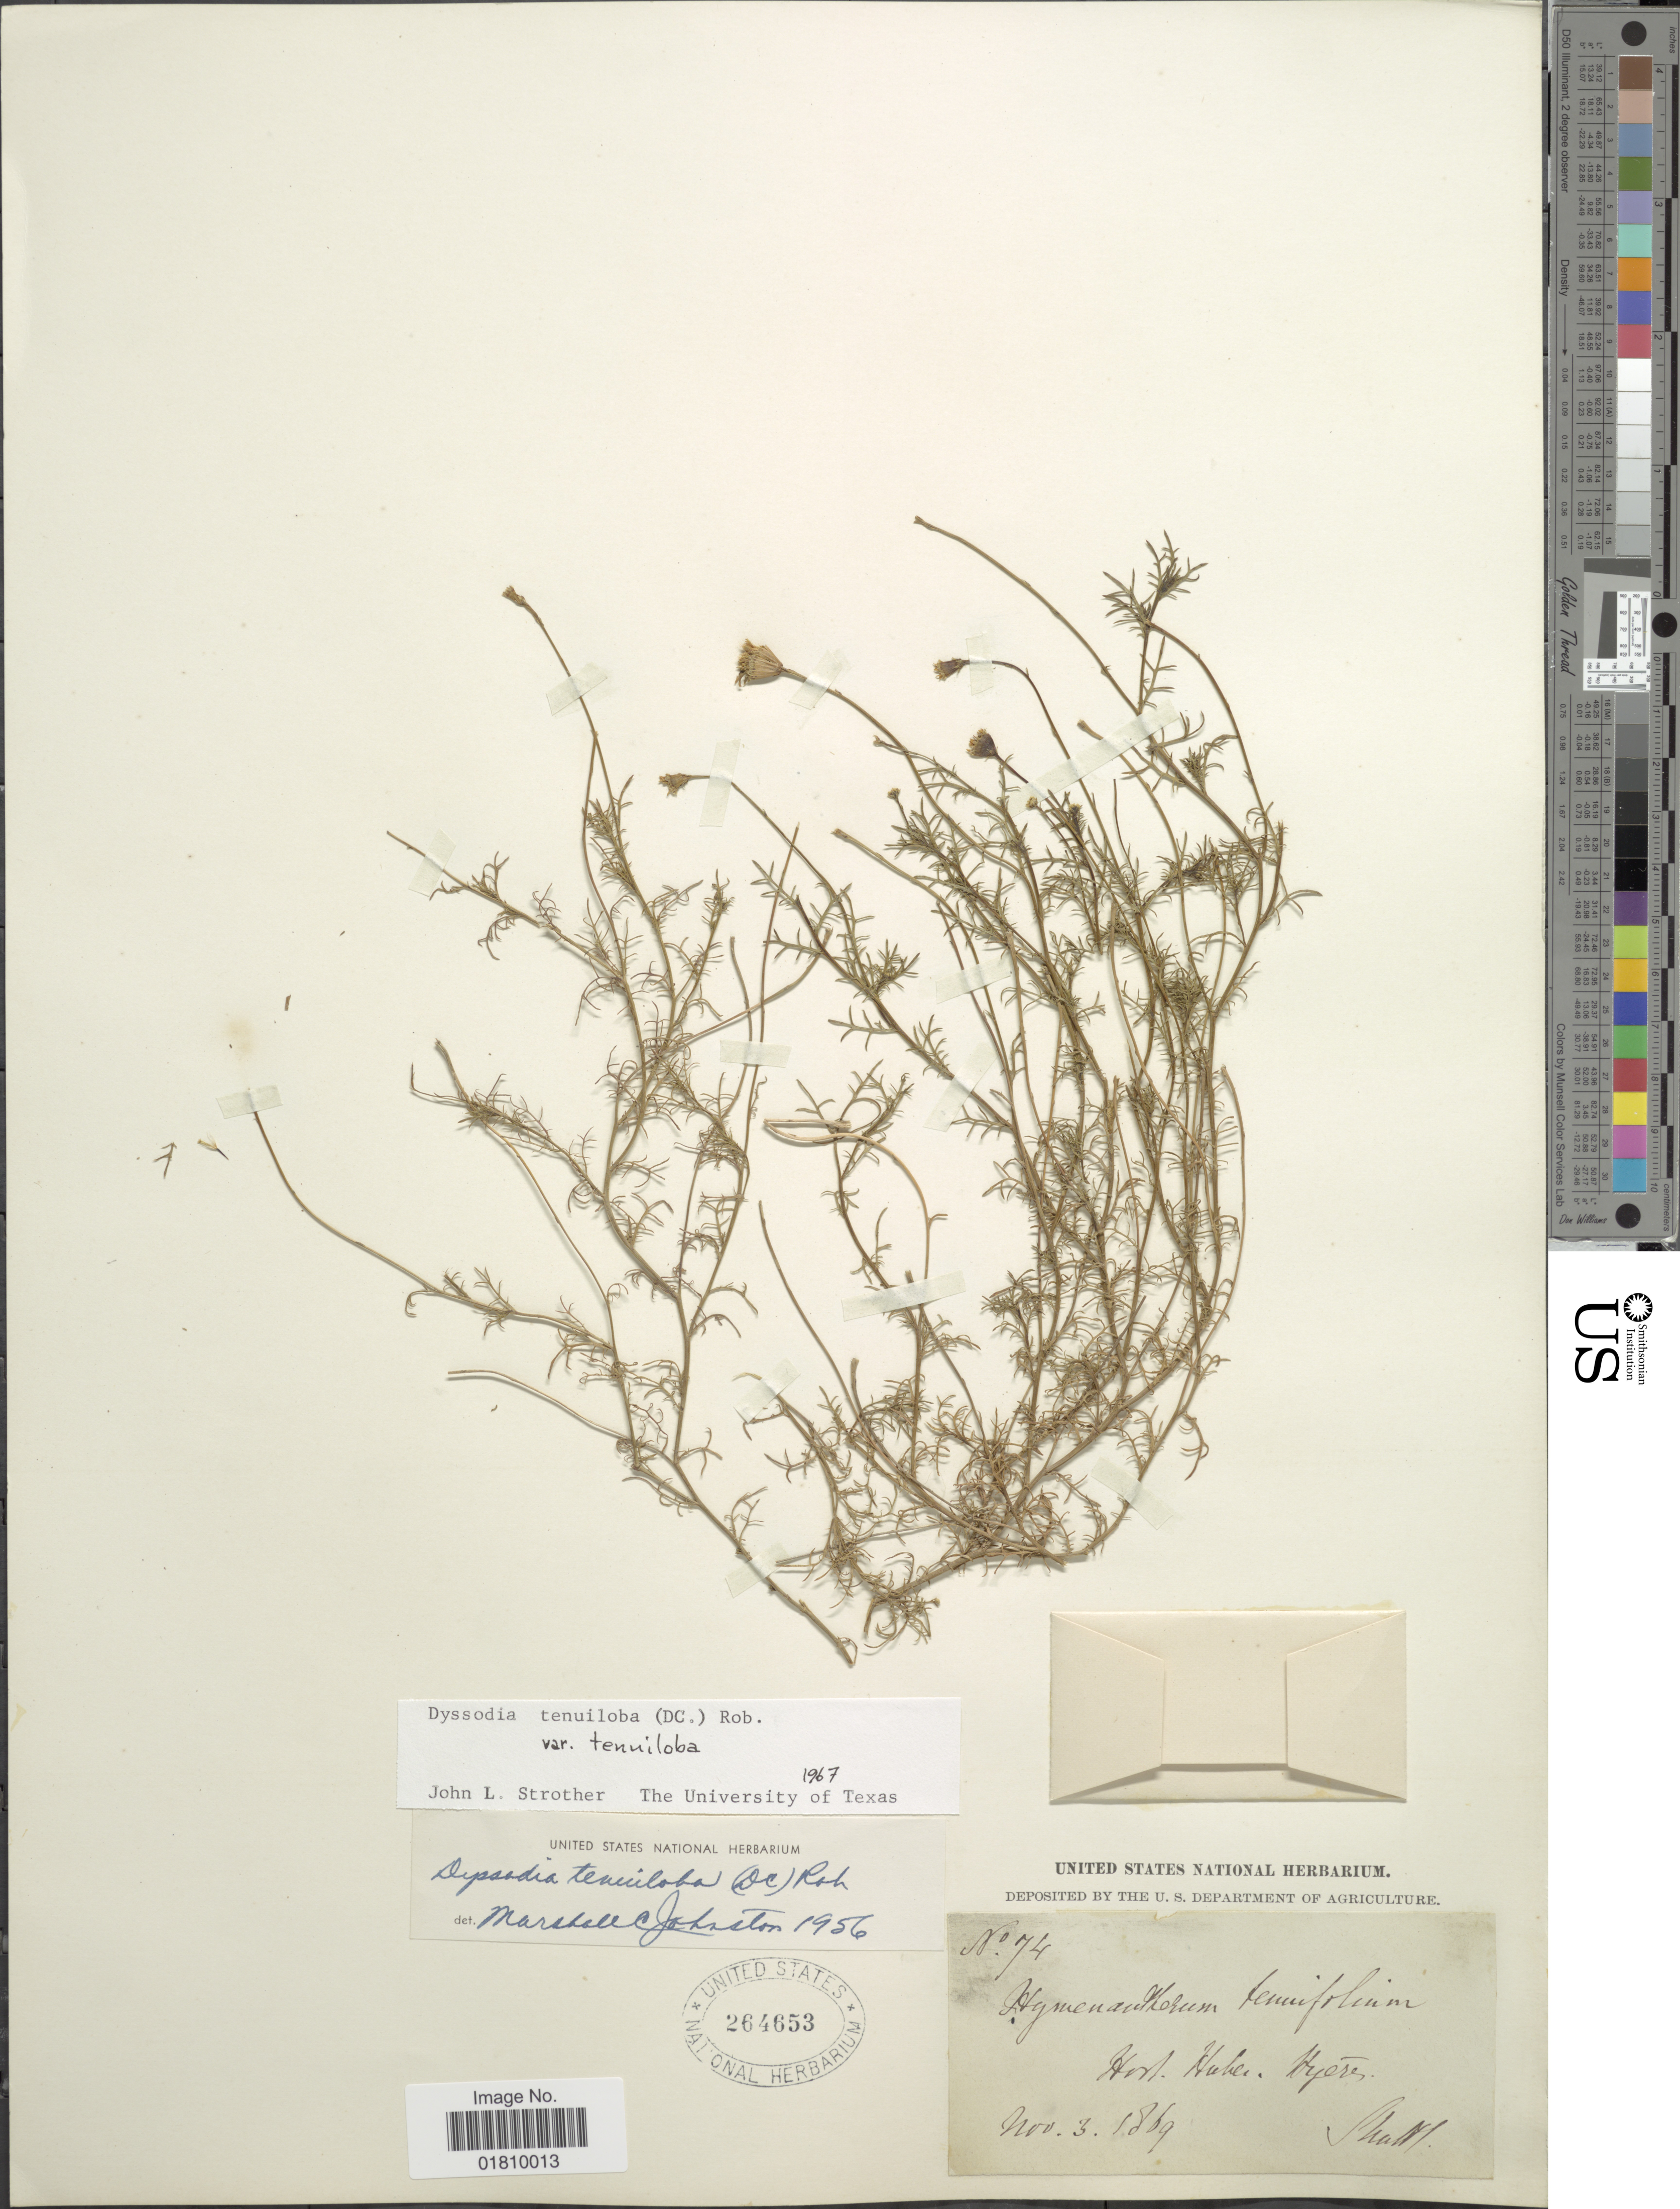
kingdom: Plantae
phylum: Tracheophyta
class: Magnoliopsida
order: Asterales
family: Asteraceae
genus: Thymophylla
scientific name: Thymophylla tenuiloba var. tenuiloba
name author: (DC.) Small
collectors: Shalt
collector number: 74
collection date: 1869-11-03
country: France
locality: Hort.Huher, Hyére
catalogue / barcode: US 264653